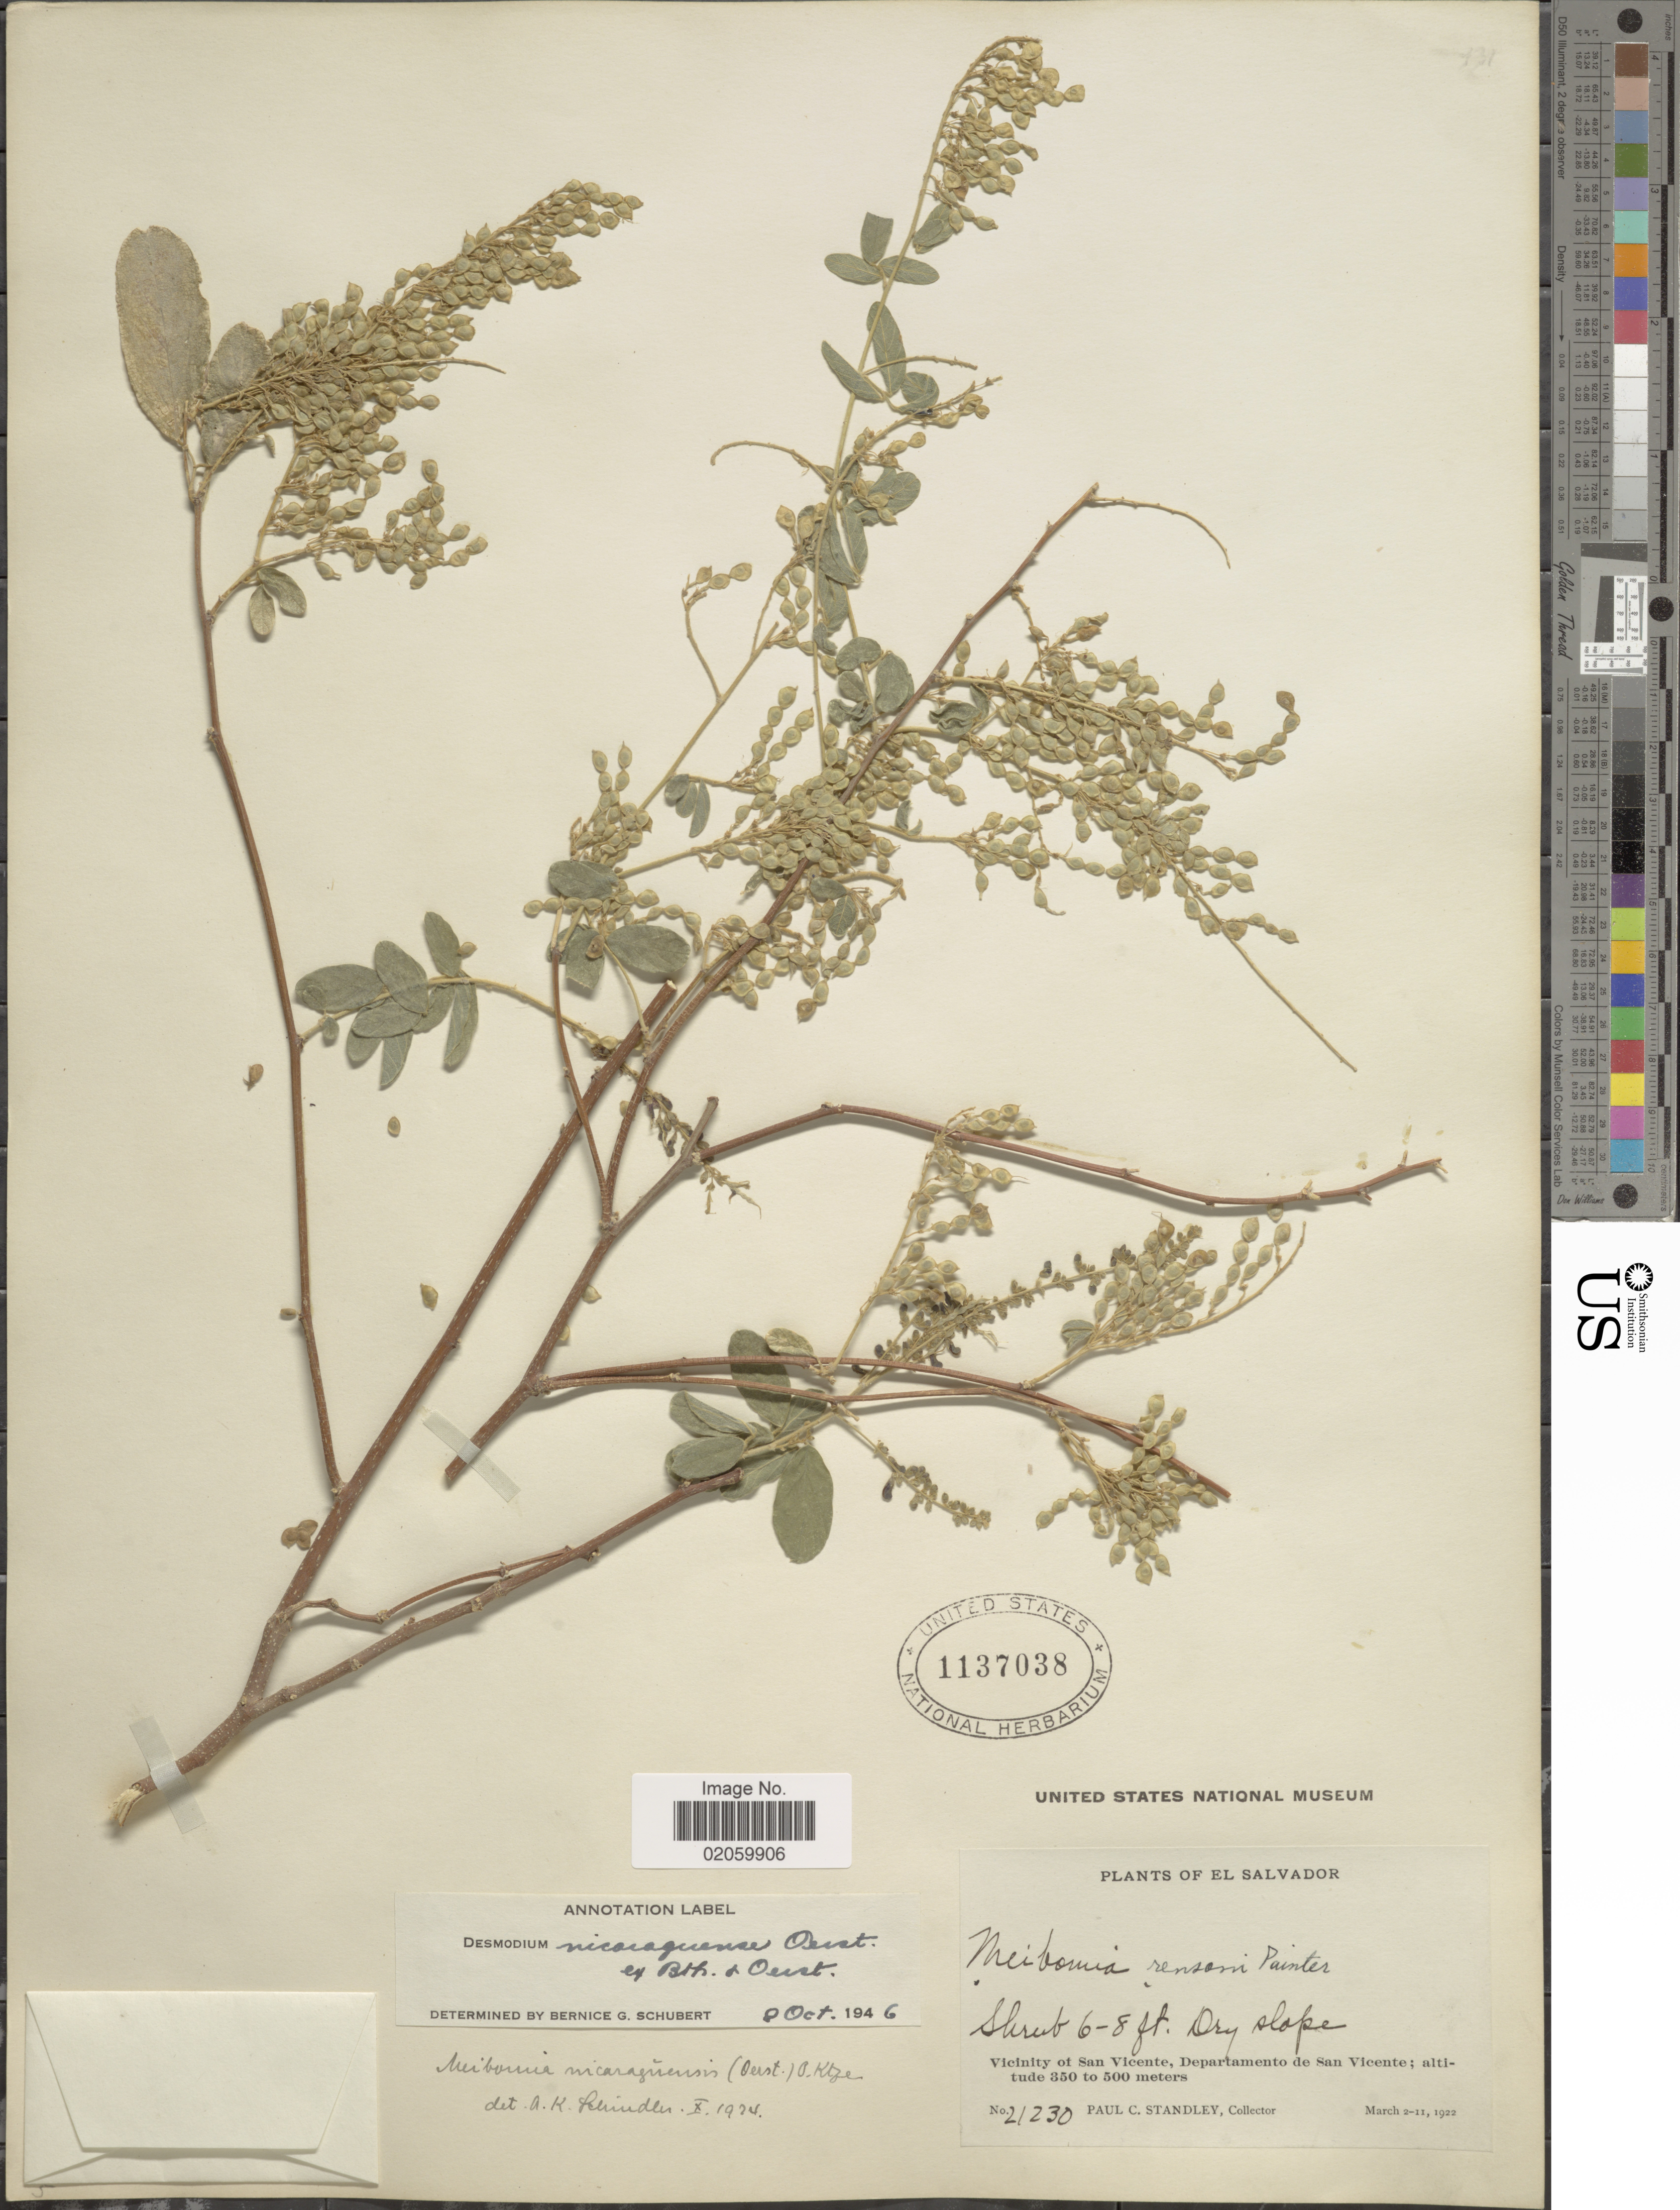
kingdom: Plantae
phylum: Tracheophyta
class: Magnoliopsida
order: Fabales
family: Fabaceae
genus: Desmodium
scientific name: Desmodium nicaraguense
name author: Oerst.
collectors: P. C. Standley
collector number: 21230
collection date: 1922-03-02/1922-10-11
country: El Salvador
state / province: San Vincente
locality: Vicinity of San Vicente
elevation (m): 350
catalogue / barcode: US 1137038